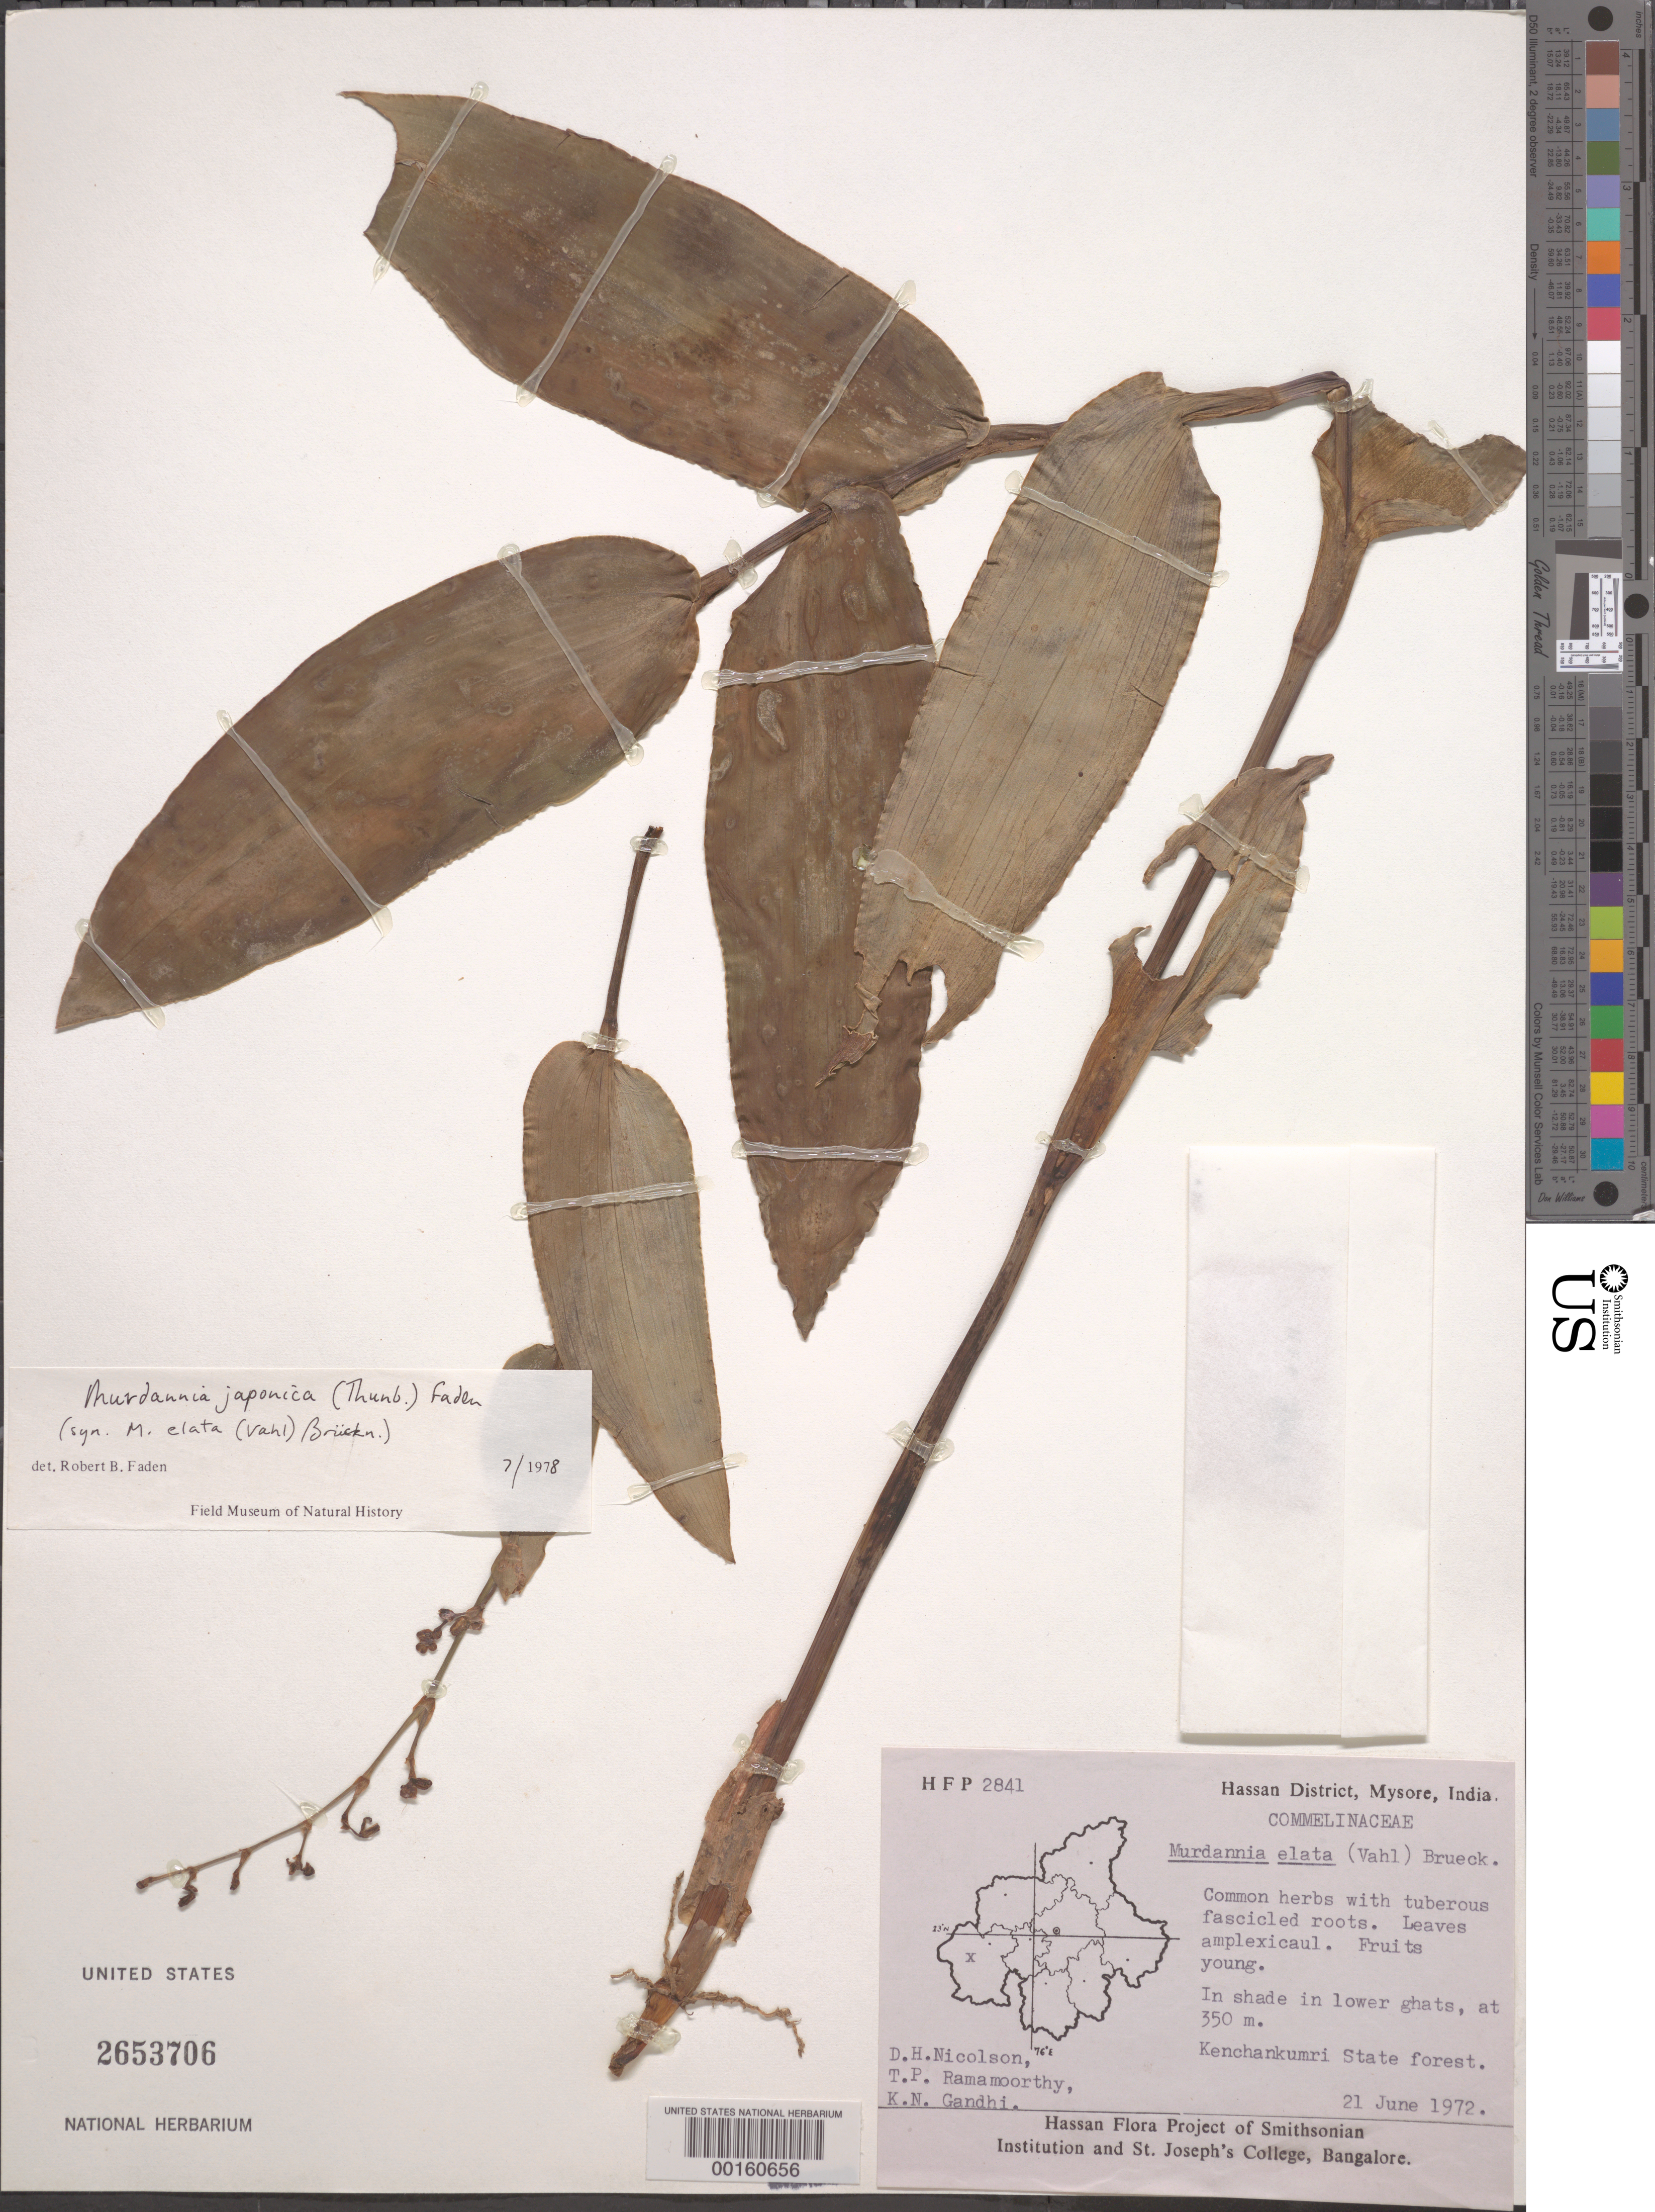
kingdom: Plantae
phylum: Tracheophyta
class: Liliopsida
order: Commelinales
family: Commelinaceae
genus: Murdannia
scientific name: Murdannia japonica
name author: (Thunb.) Faden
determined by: Faden, Robert B., (US), Smithsonian Institution - National Museum of Natural History (UNITED STATES)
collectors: D. H. Nicolson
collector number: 2841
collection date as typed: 21 Jun 1972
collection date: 1972-06-21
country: India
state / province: Karnataka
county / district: Hassan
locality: Kenchankumri state forest, mysore state [mysore state = karnataka.]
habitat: Shade; lower ghats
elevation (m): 350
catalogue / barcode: US 2653706